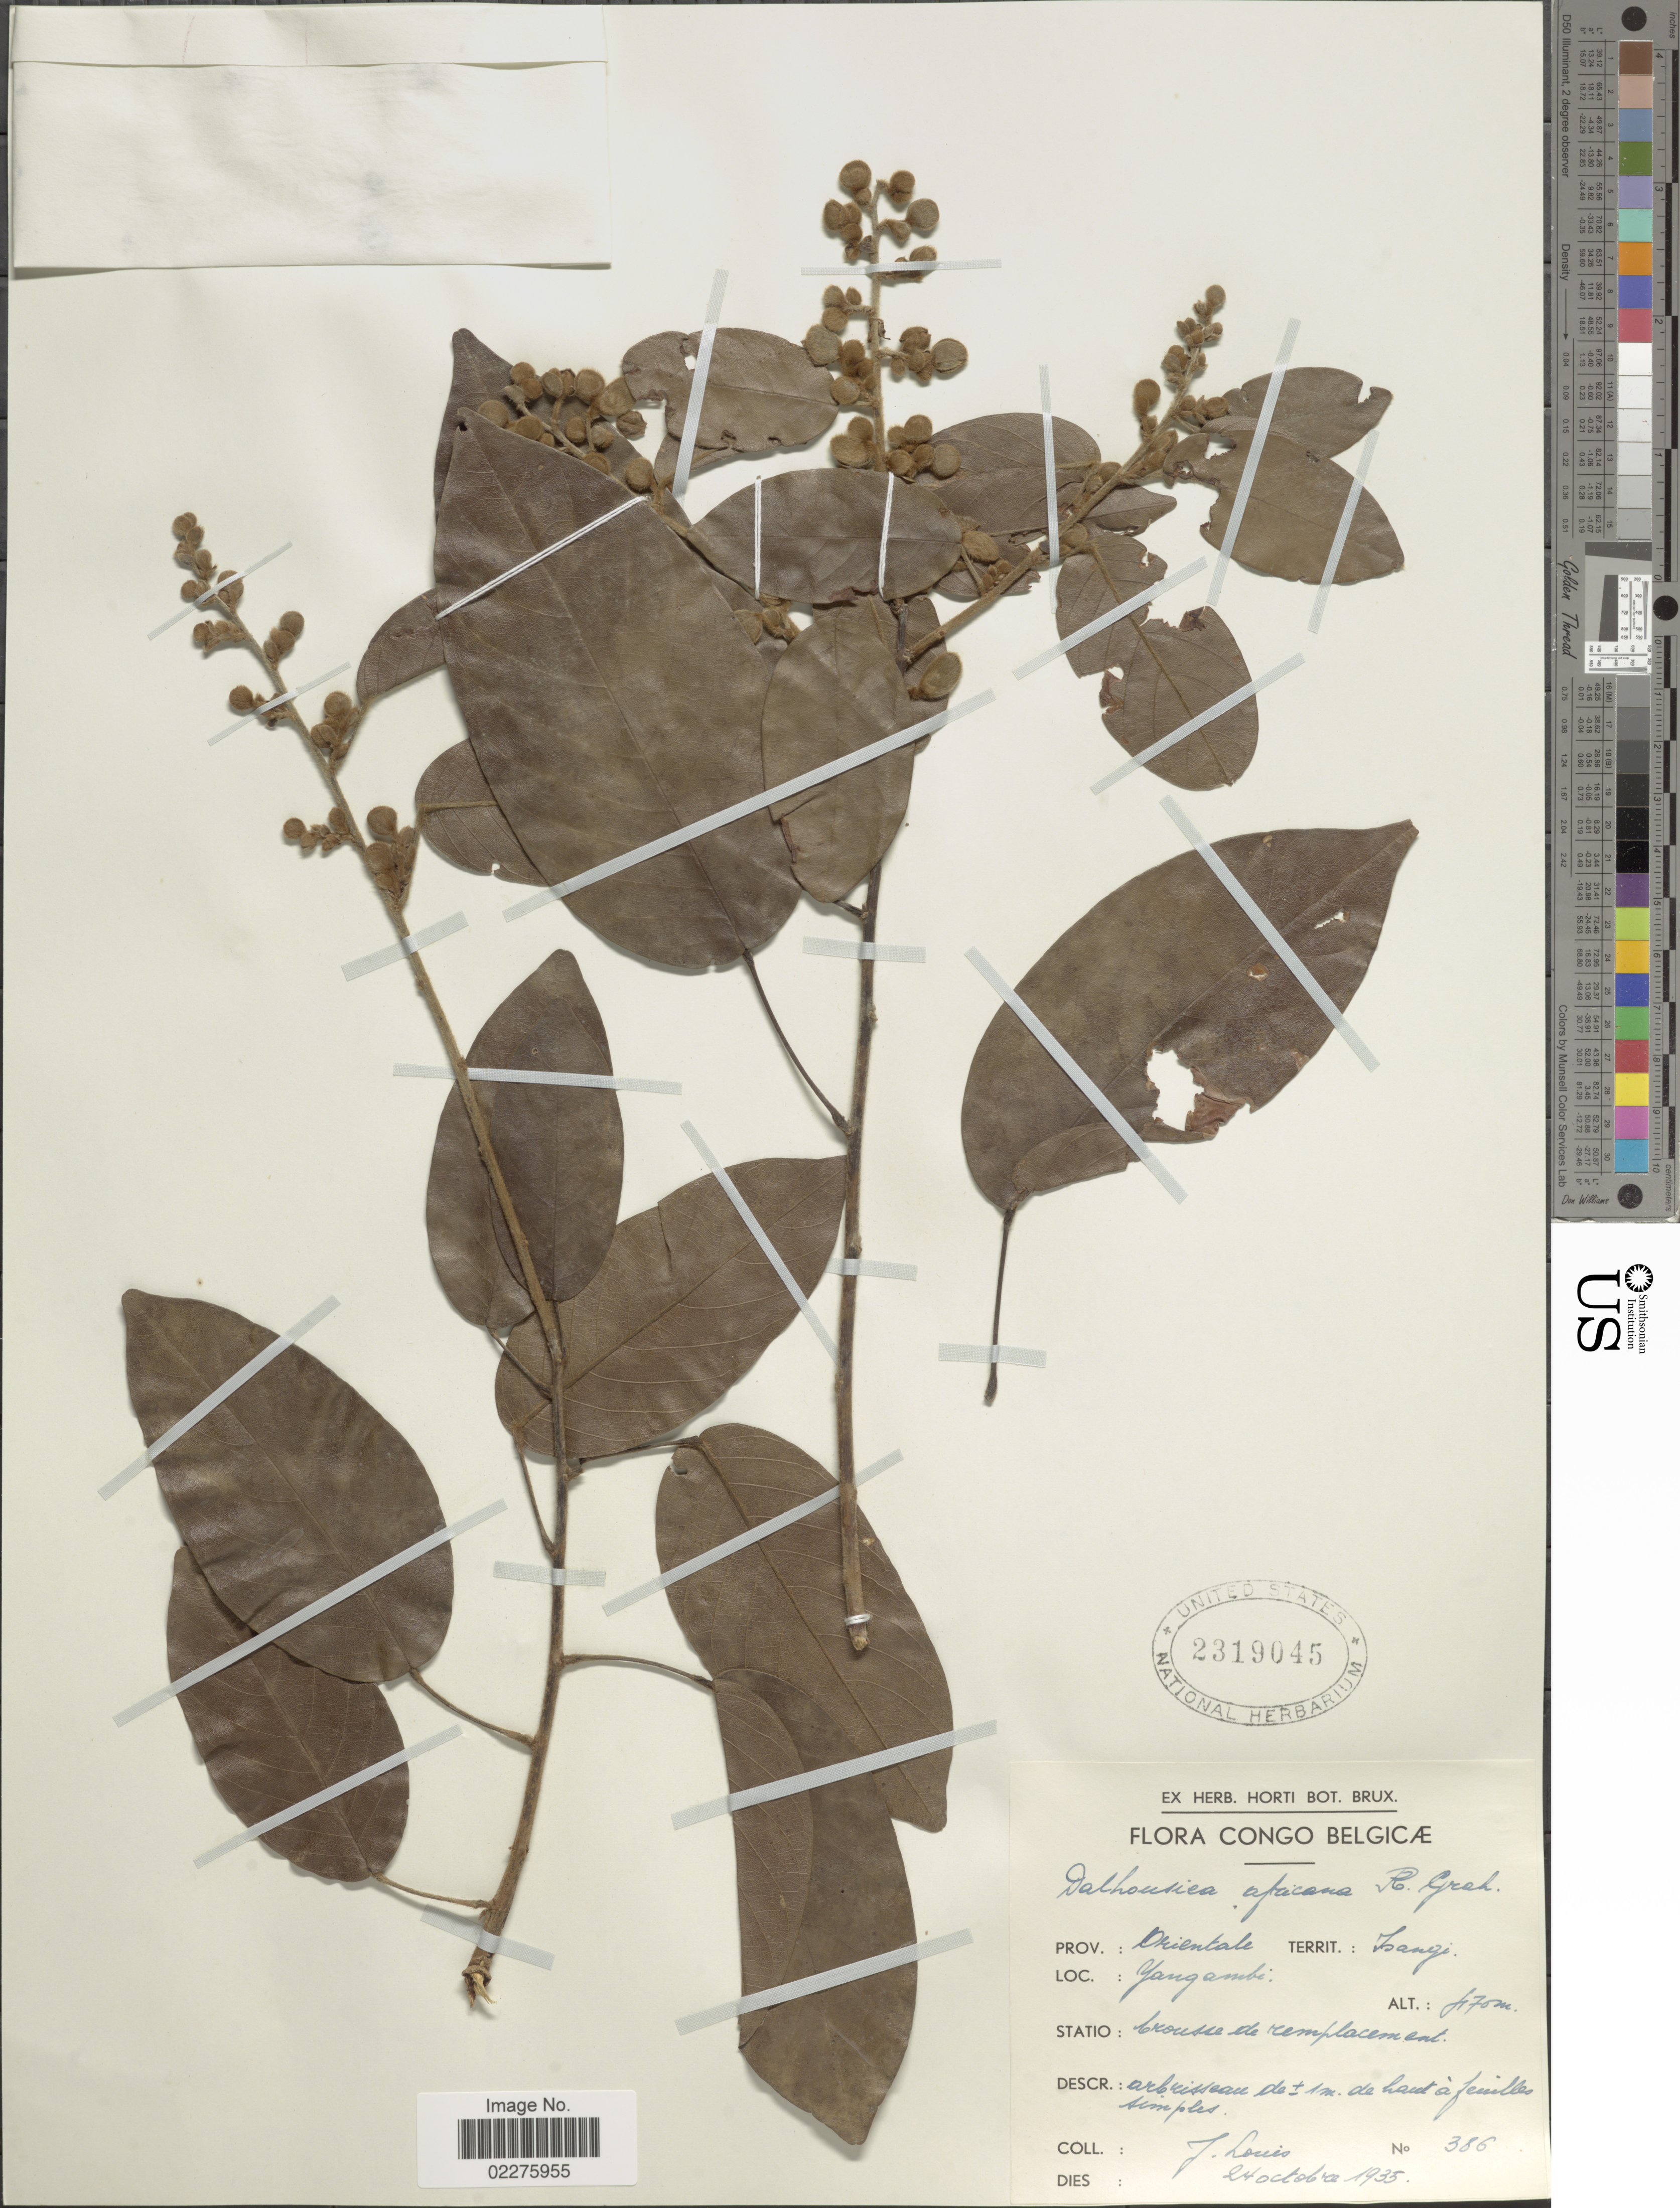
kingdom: Plantae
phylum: Tracheophyta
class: Magnoliopsida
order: Fabales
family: Fabaceae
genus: Dalhousiea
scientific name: Dalhousiea africana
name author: S. Moore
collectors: J. Louis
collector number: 386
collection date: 1935-10-24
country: Congo, Democratic Republic of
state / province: Tshopo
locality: Congo Belgicae, Tsangi, Yangambi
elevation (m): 470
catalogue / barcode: US 2319045